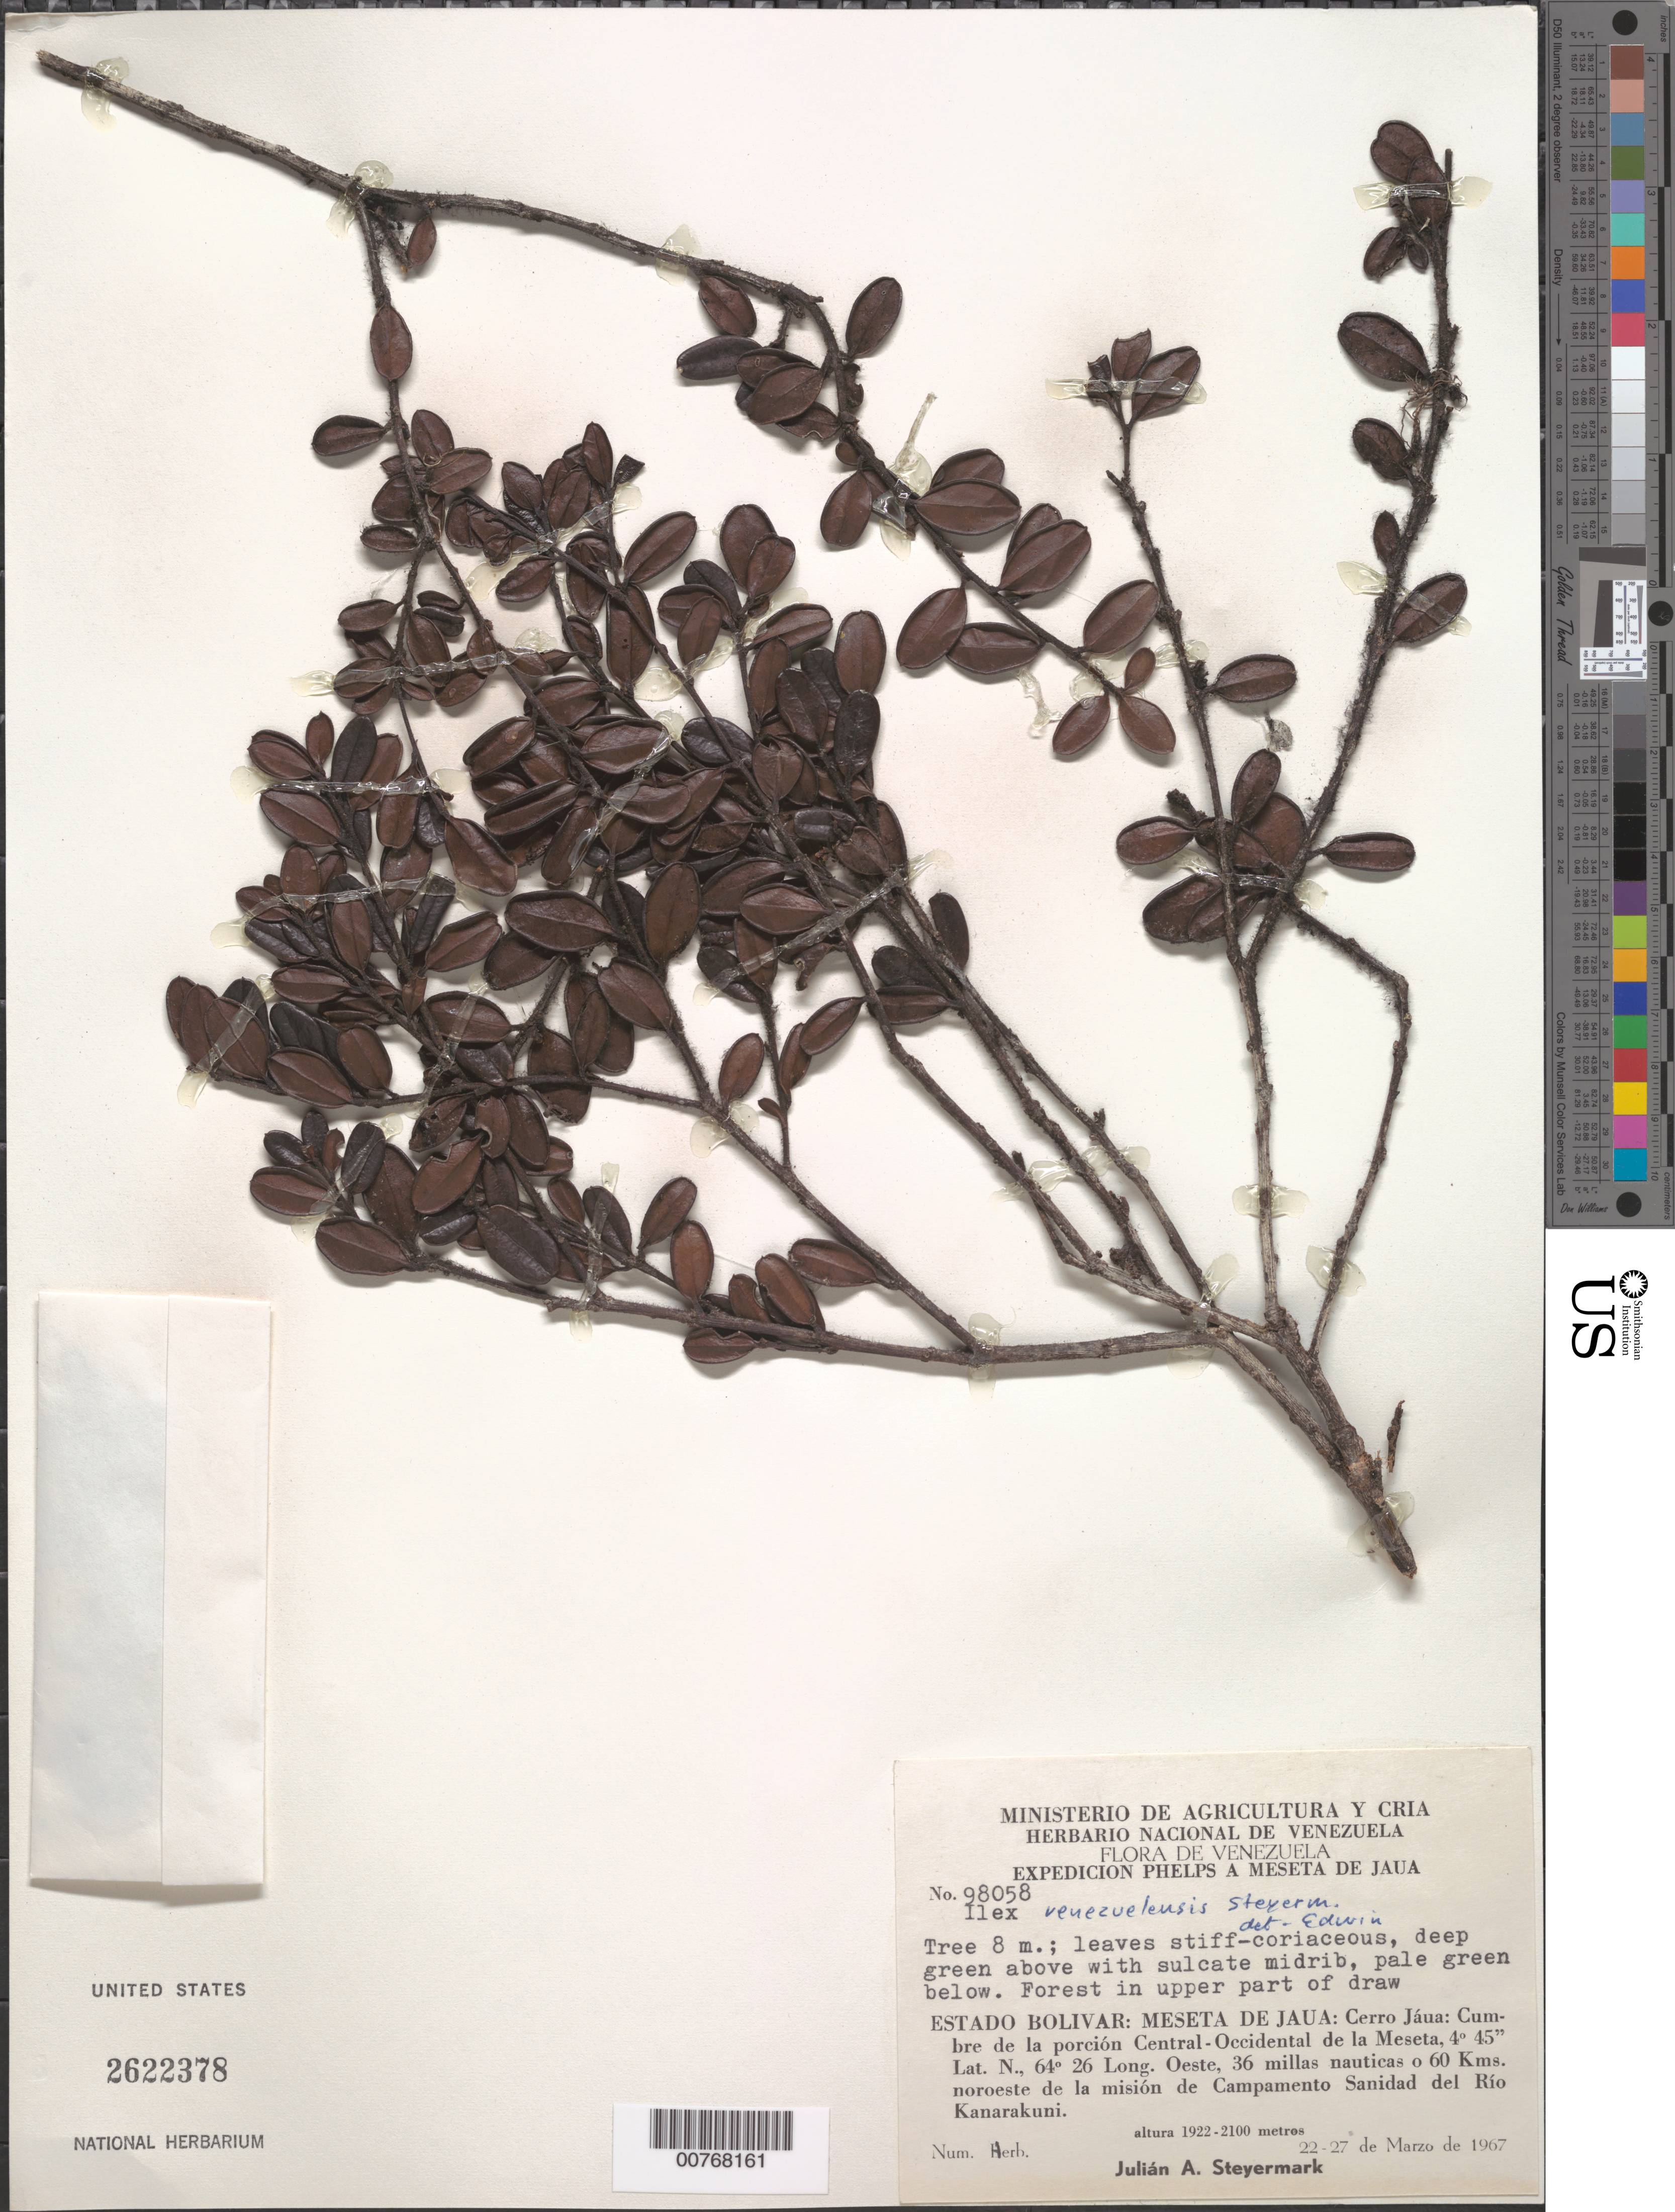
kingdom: Plantae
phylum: Tracheophyta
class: Magnoliopsida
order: Aquifoliales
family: Aquifoliaceae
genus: Ilex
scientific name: Ilex venezuelensis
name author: Steyerm.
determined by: Edwin, G.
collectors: J. Steyermark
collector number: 98058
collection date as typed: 22-Mar-67 to 27-Mar-67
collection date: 1967-03-22/1967-03-27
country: Venezuela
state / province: Bolívar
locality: Meseta del Jaua: Cerro Jáua, cumbre de la porcion Central-Occidental de la Meseta, 36 millas nauticas o 60 km NO de la mision de Campamento Sanidad del Río Kanarakuni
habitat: Forest in upper part of draw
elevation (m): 1922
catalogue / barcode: US 2622378